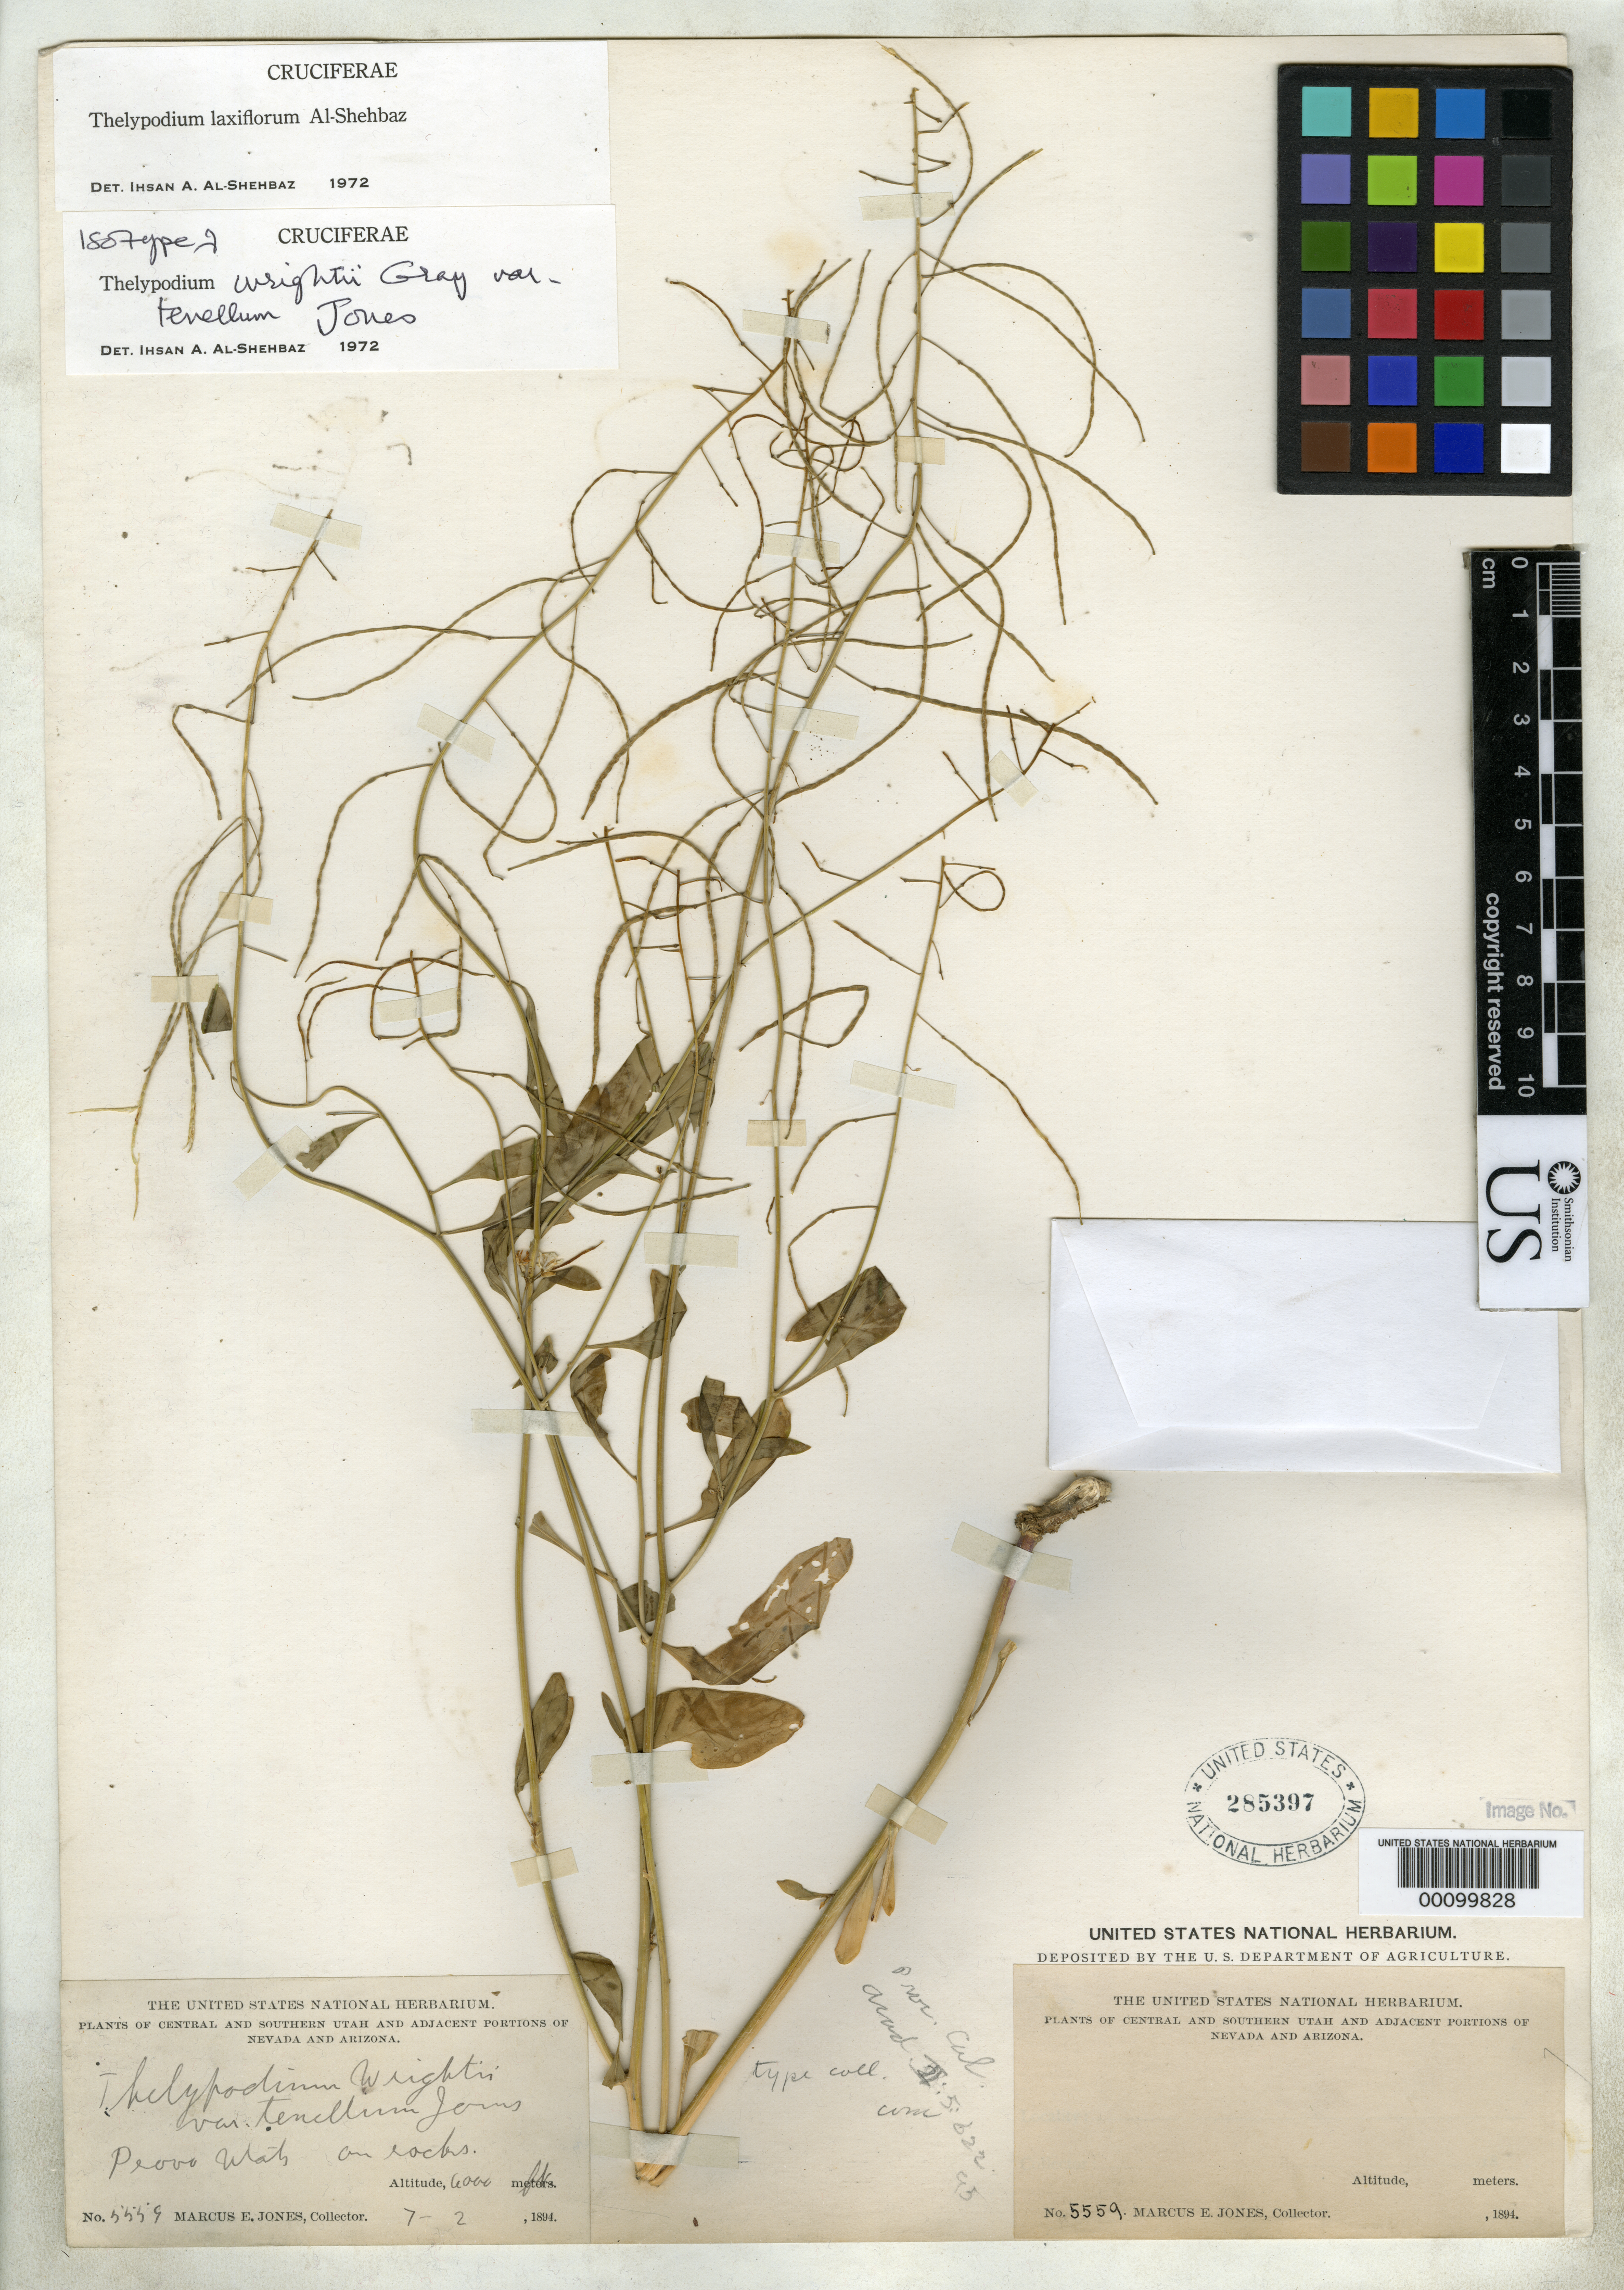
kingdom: Plantae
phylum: Tracheophyta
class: Magnoliopsida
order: Brassicales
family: Brassicaceae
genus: Thelypodium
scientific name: Thelypodium wrightii var. tenellum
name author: M.E. Jones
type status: Syntype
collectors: M. E. Jones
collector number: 5559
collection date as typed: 02 Jul 1894 or 07 Feb 1894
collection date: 1894-02-07 or 1894-07-02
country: United States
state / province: Utah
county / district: Wasatch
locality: Provo.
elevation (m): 1829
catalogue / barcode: US 285397